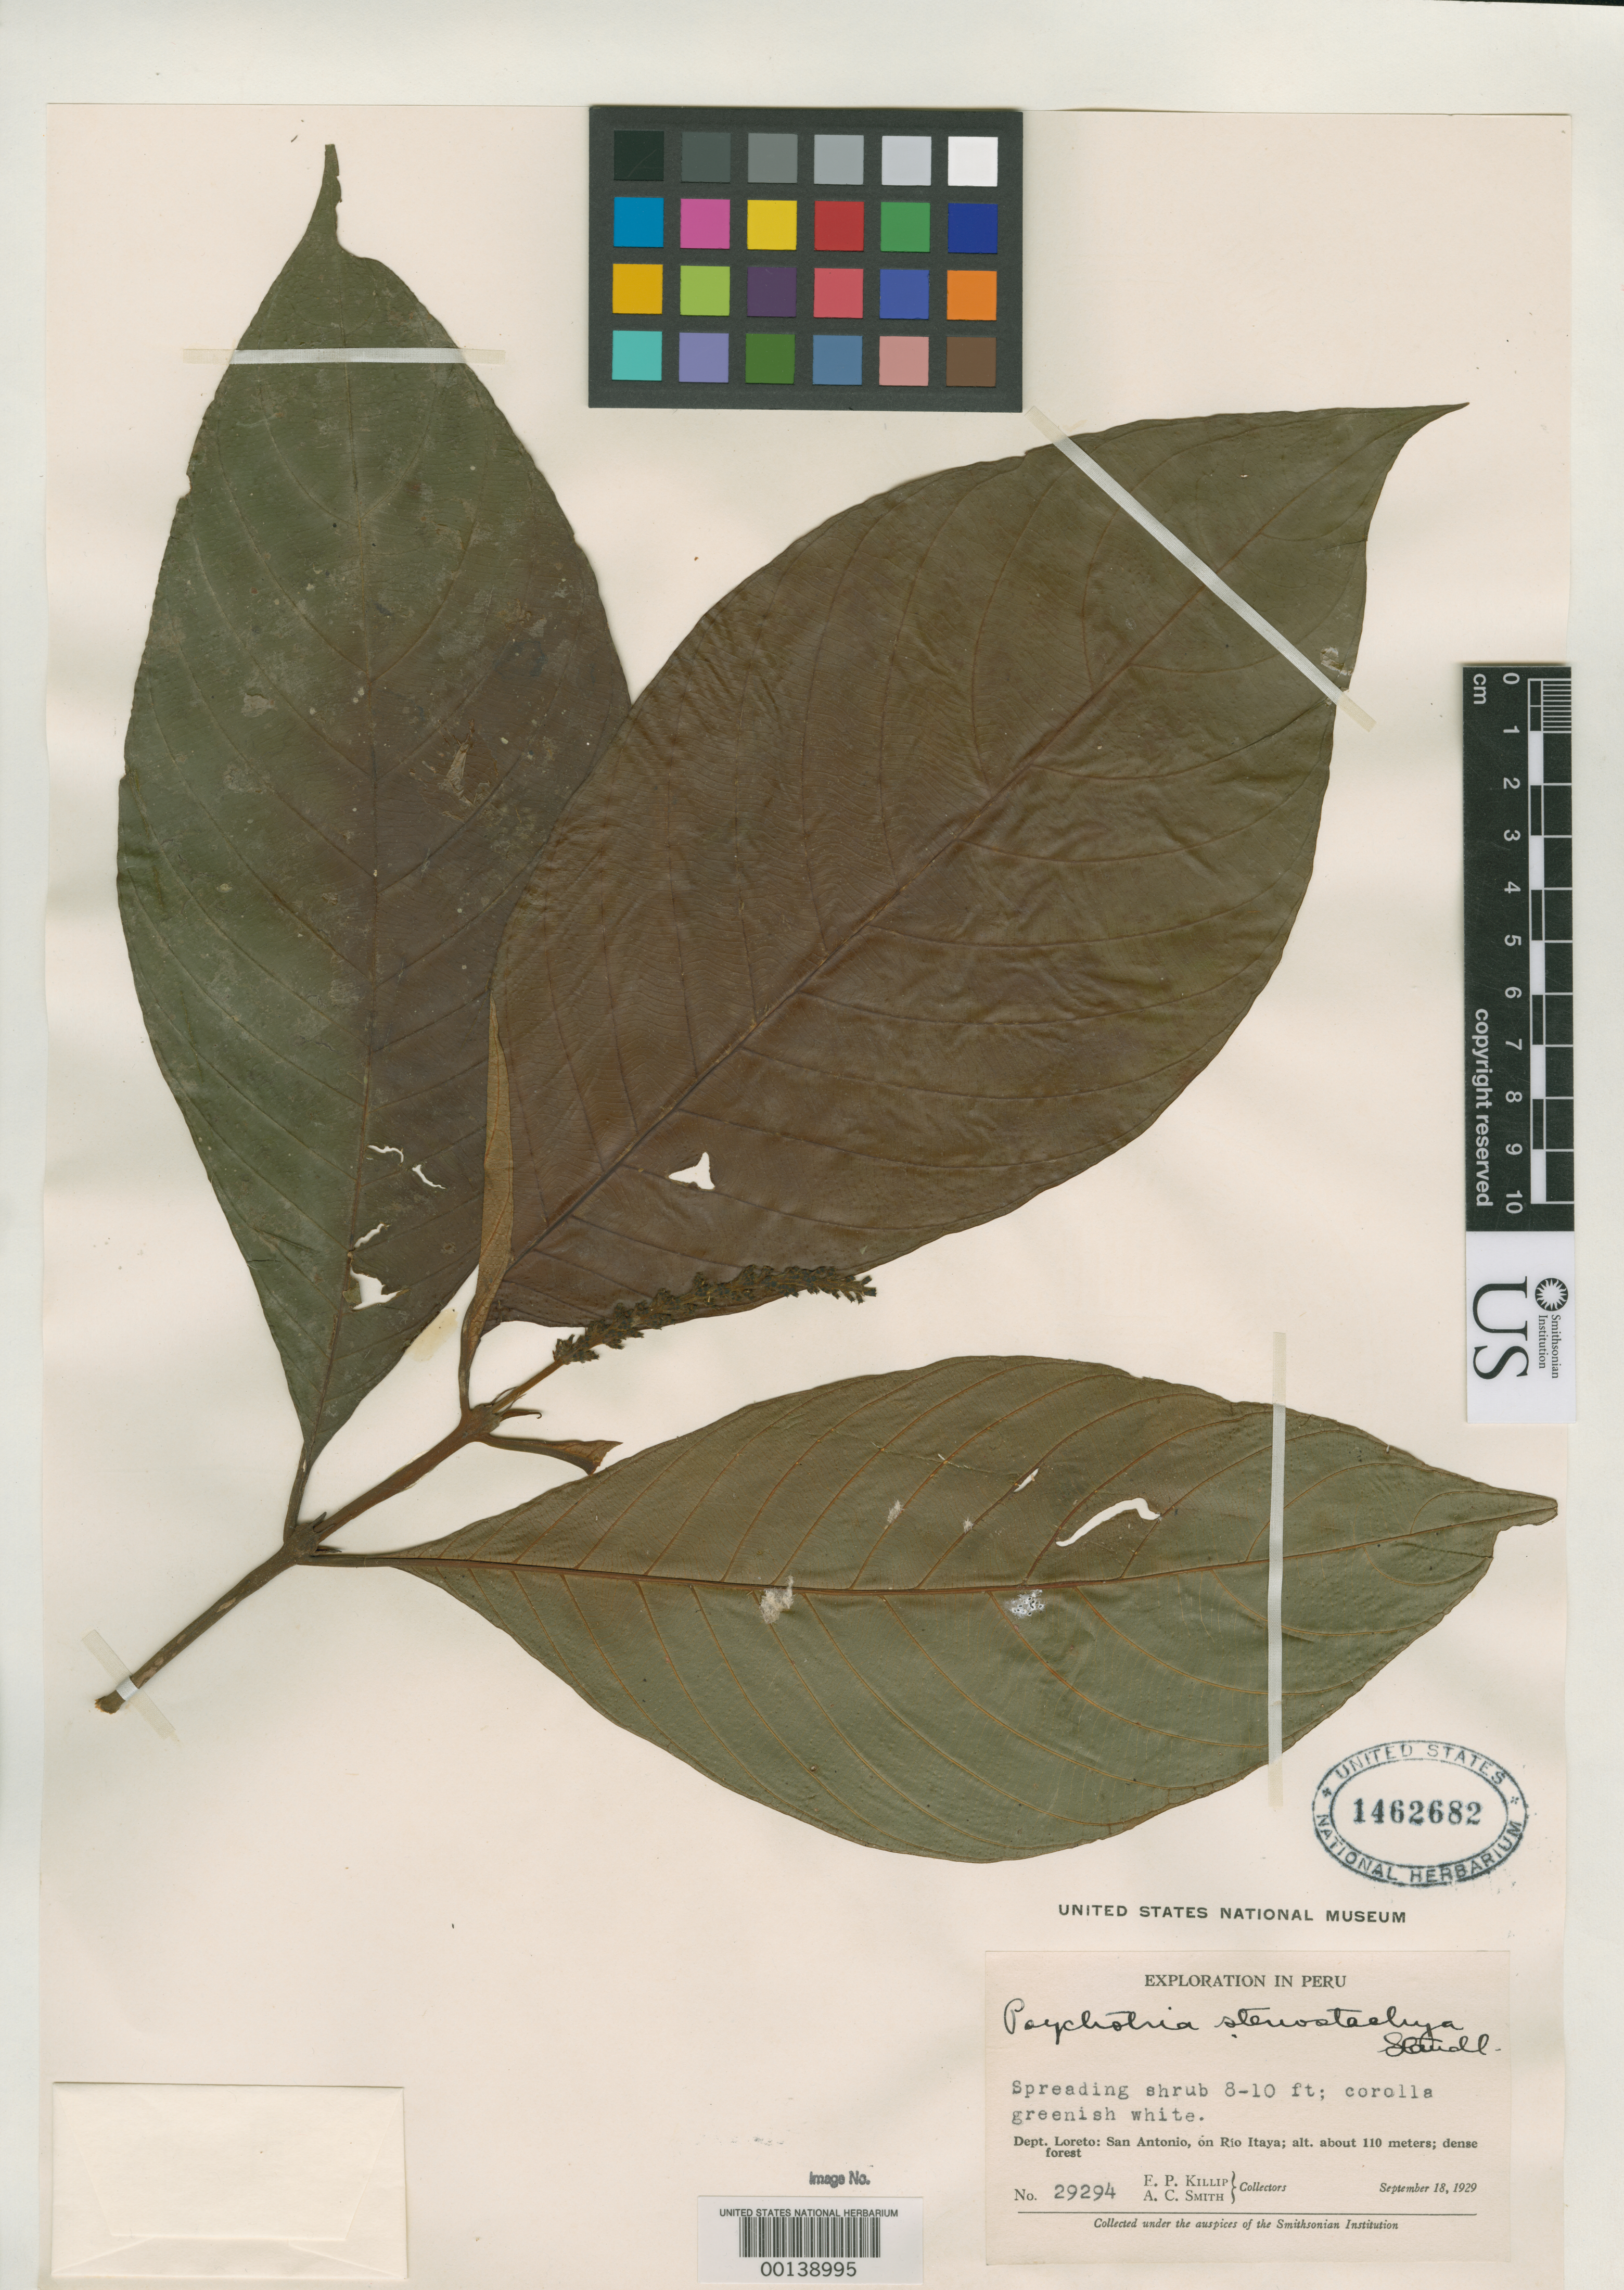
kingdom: Plantae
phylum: Tracheophyta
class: Magnoliopsida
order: Gentianales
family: Rubiaceae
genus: Psychotria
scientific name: Psychotria stenostachya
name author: Standl.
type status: Isotype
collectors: E. P. Killip & A. C. Smith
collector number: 29294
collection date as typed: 18 Sep 1929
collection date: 1929-09-18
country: Peru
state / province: Loreto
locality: San Antonio, Rio Itaya.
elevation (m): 110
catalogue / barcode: US 1462682